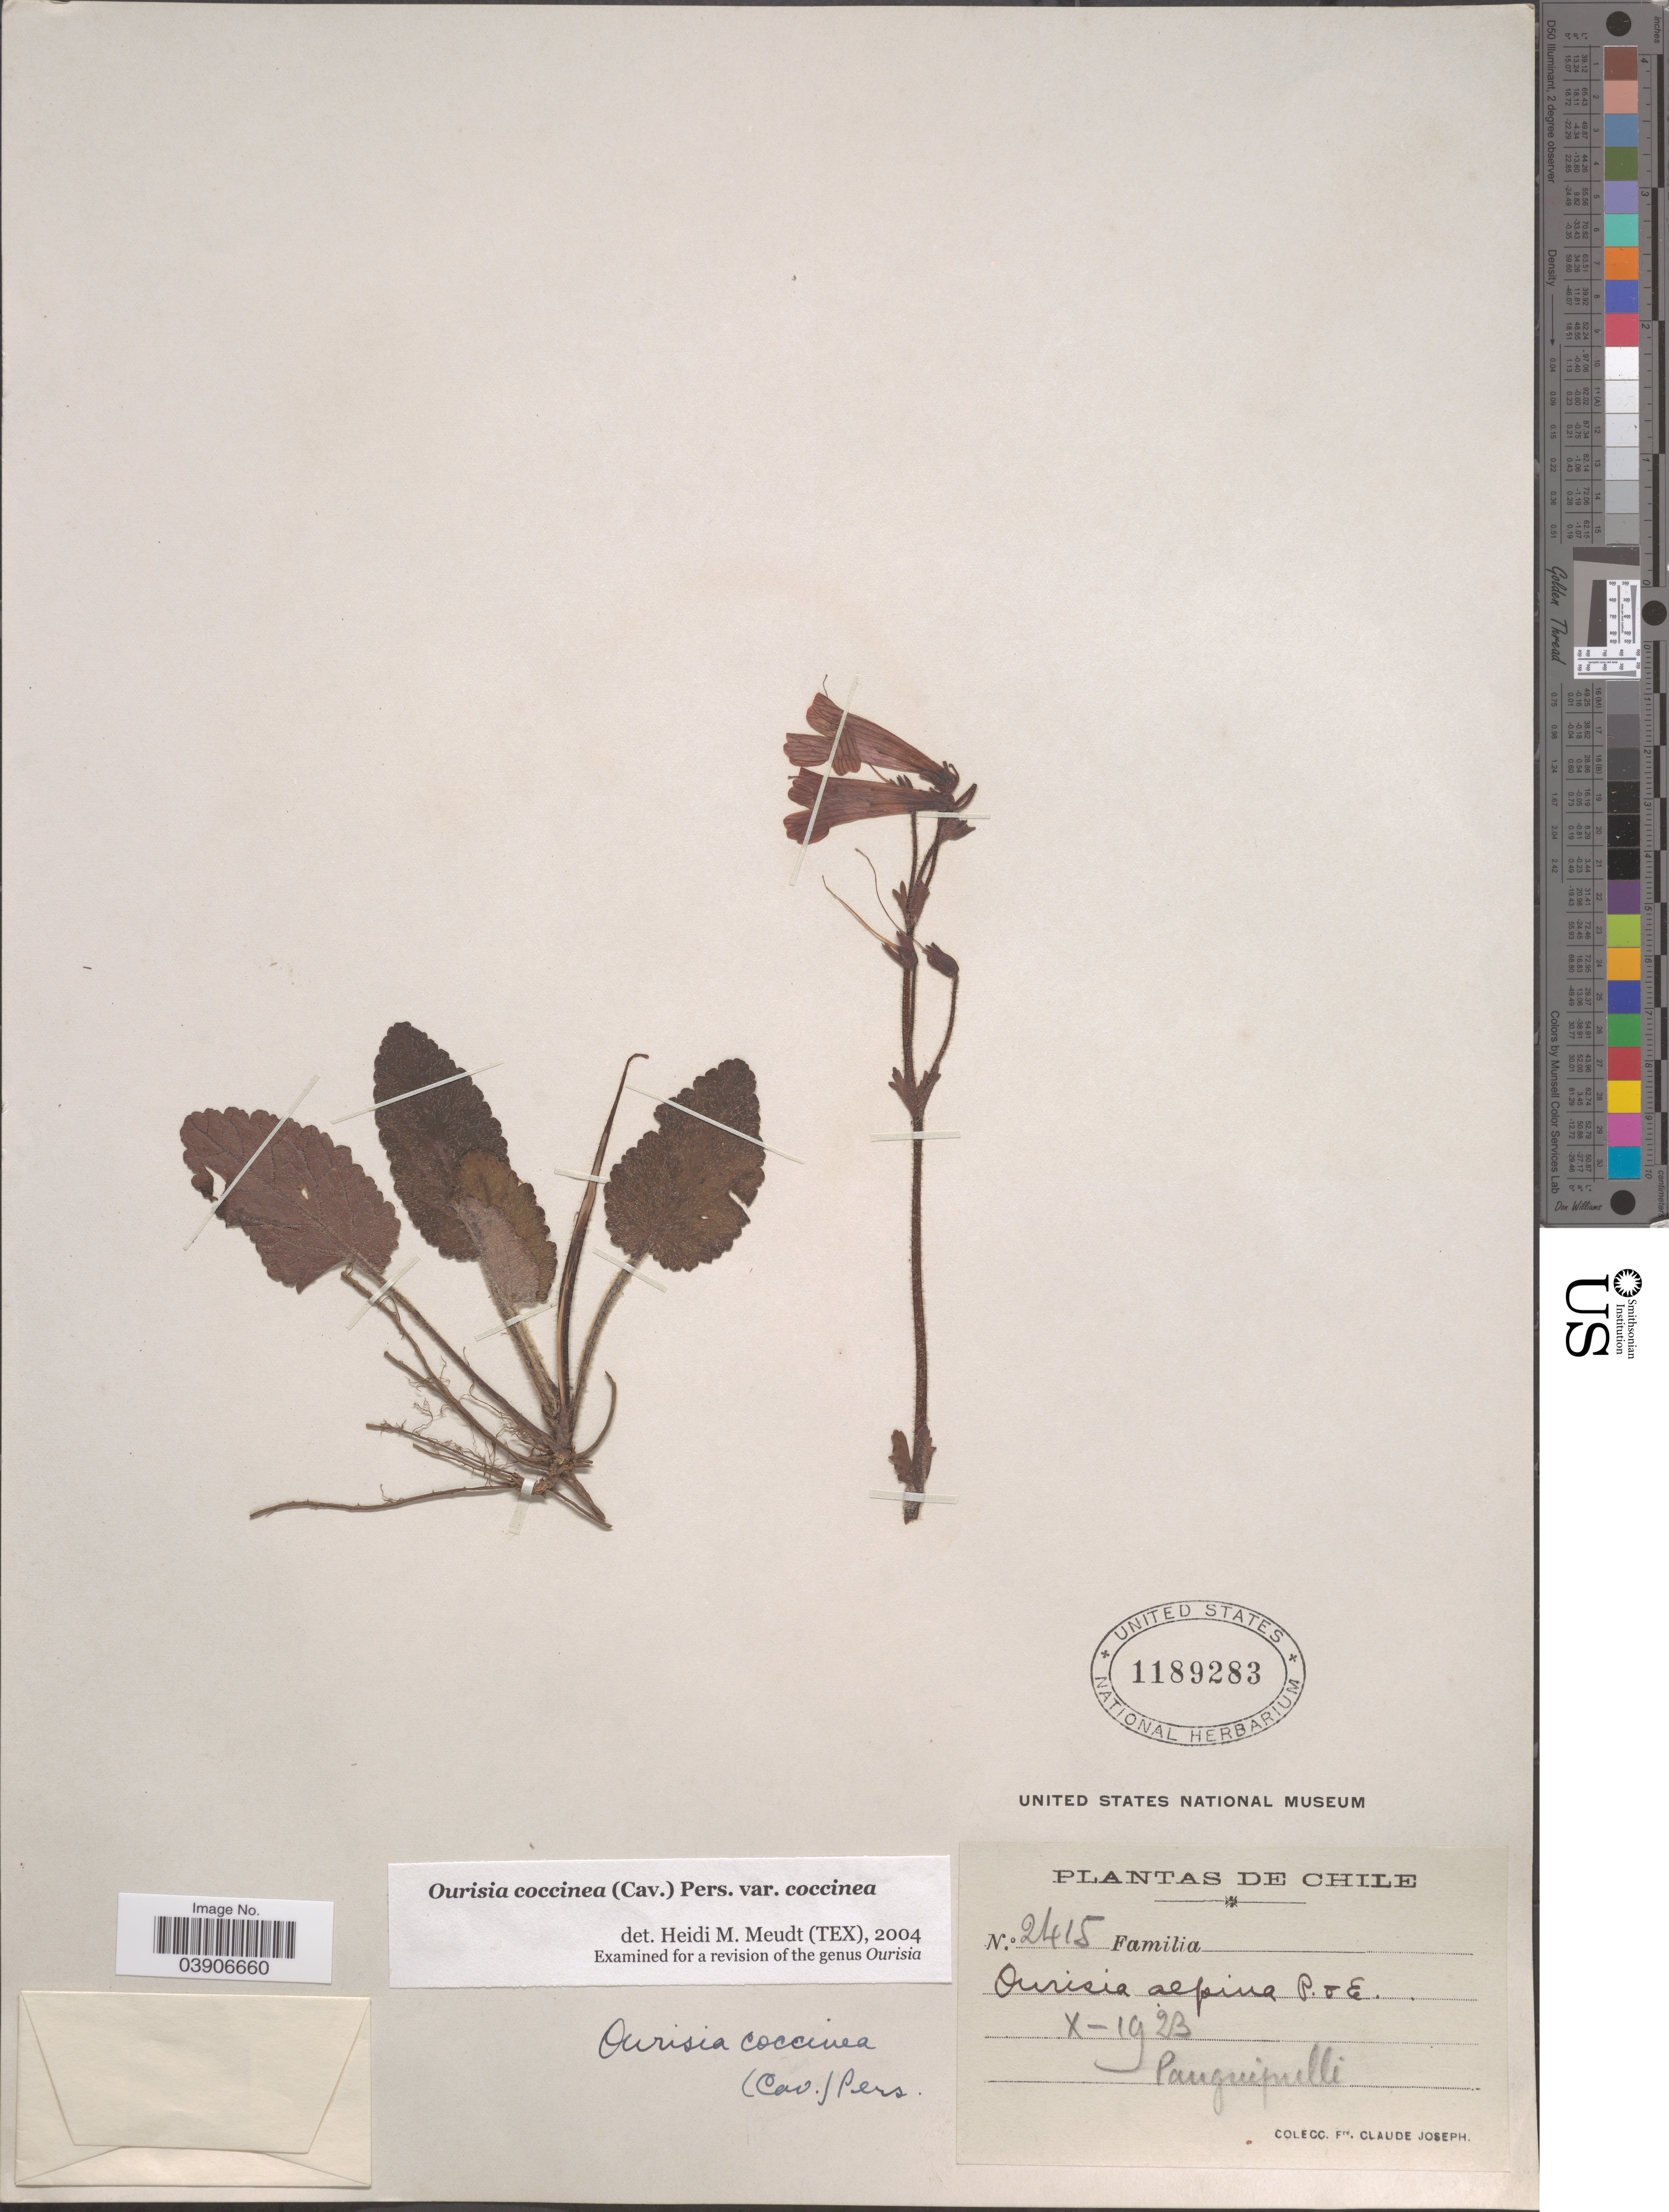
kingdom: Plantae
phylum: Tracheophyta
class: Magnoliopsida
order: Lamiales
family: Plantaginaceae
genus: Ourisia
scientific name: Ourisia coccinea var. coccinea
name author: (Cav.) Pers.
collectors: Bro. Claude-Joseph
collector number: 2415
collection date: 1923-10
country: Chile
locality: Panguipulli.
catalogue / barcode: US 1189283